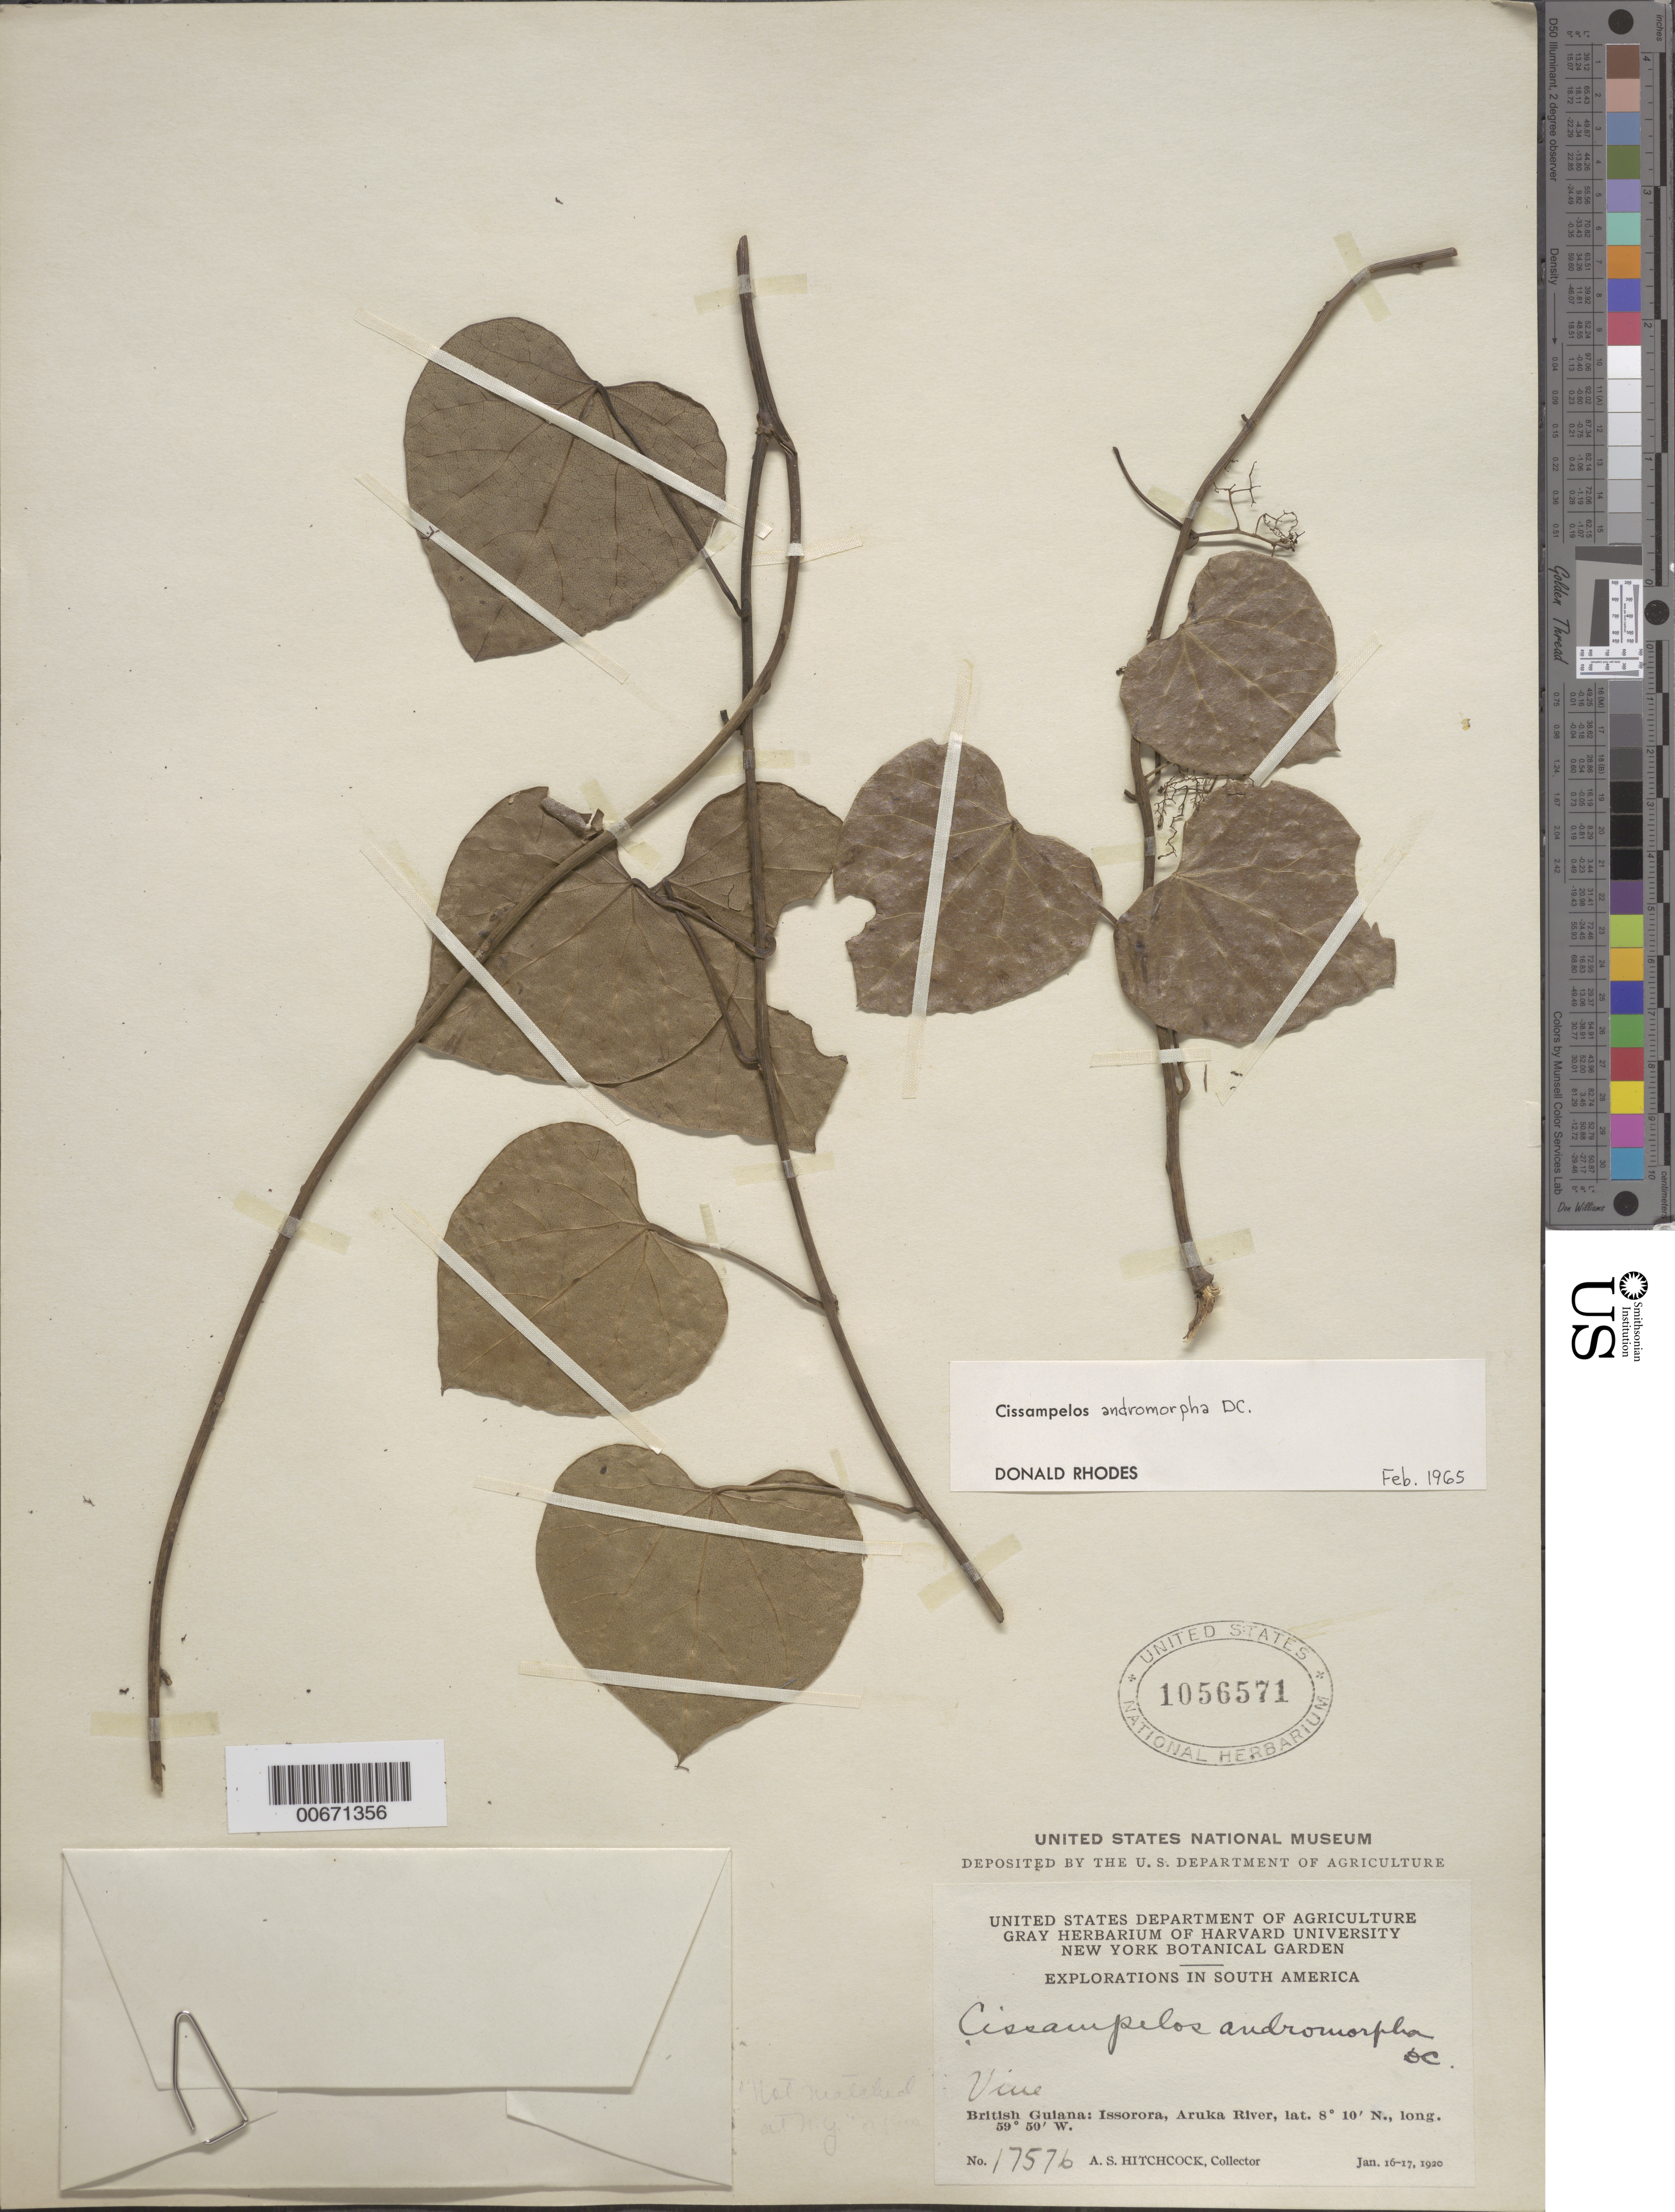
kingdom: Plantae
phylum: Tracheophyta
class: Magnoliopsida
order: Ranunculales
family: Menispermaceae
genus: Cissampelos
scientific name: Cissampelos andromorpha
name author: DC.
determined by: Rhodes, D.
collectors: A. S. Hitchcock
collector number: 17576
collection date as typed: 16-Jan-20 to 17-Jan-20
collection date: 1920-01-16/1920-01-17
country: Guyana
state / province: Barima-Waini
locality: Issorora, vic of, on the Aruka River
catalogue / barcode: US 1056571